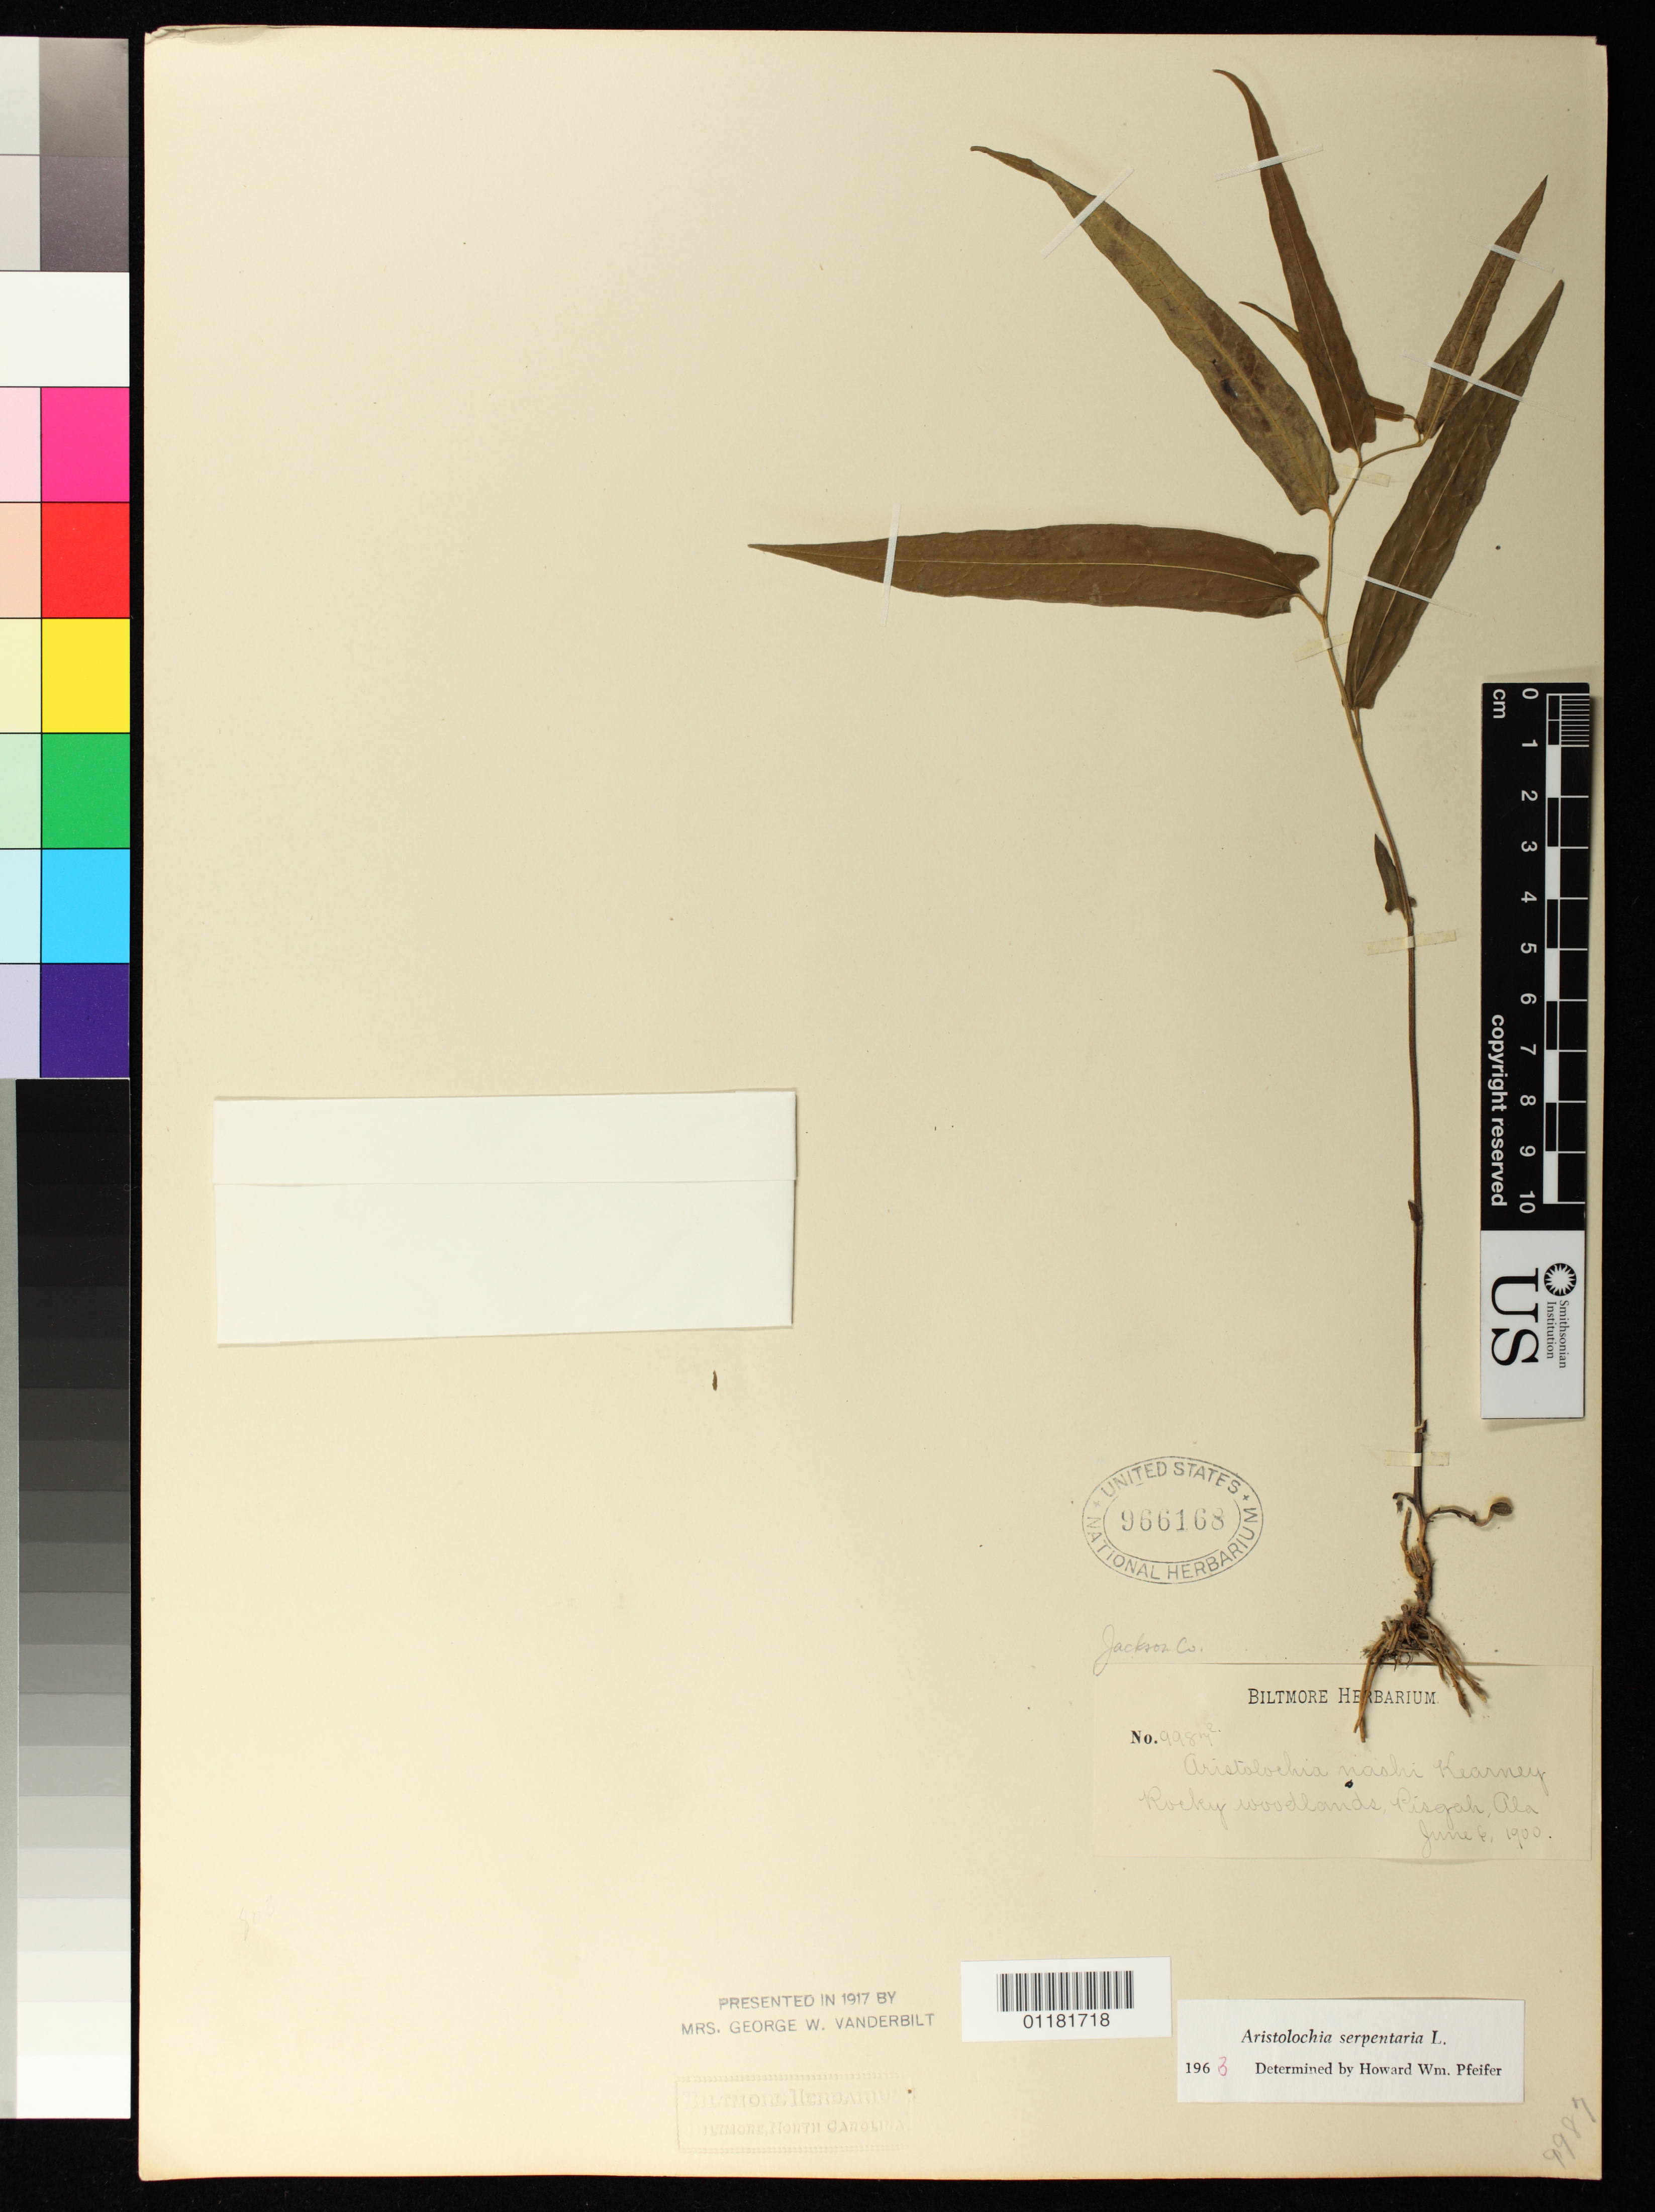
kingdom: Plantae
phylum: Tracheophyta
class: Magnoliopsida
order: Piperales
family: Aristolochiaceae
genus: Aristolochia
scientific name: Aristolochia serpentaria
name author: L.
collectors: ex herb. Biltmore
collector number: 9987a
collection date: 1900-06-06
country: United States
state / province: Alabama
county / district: Jackson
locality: Pisgah, Jackson County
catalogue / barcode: US 966168